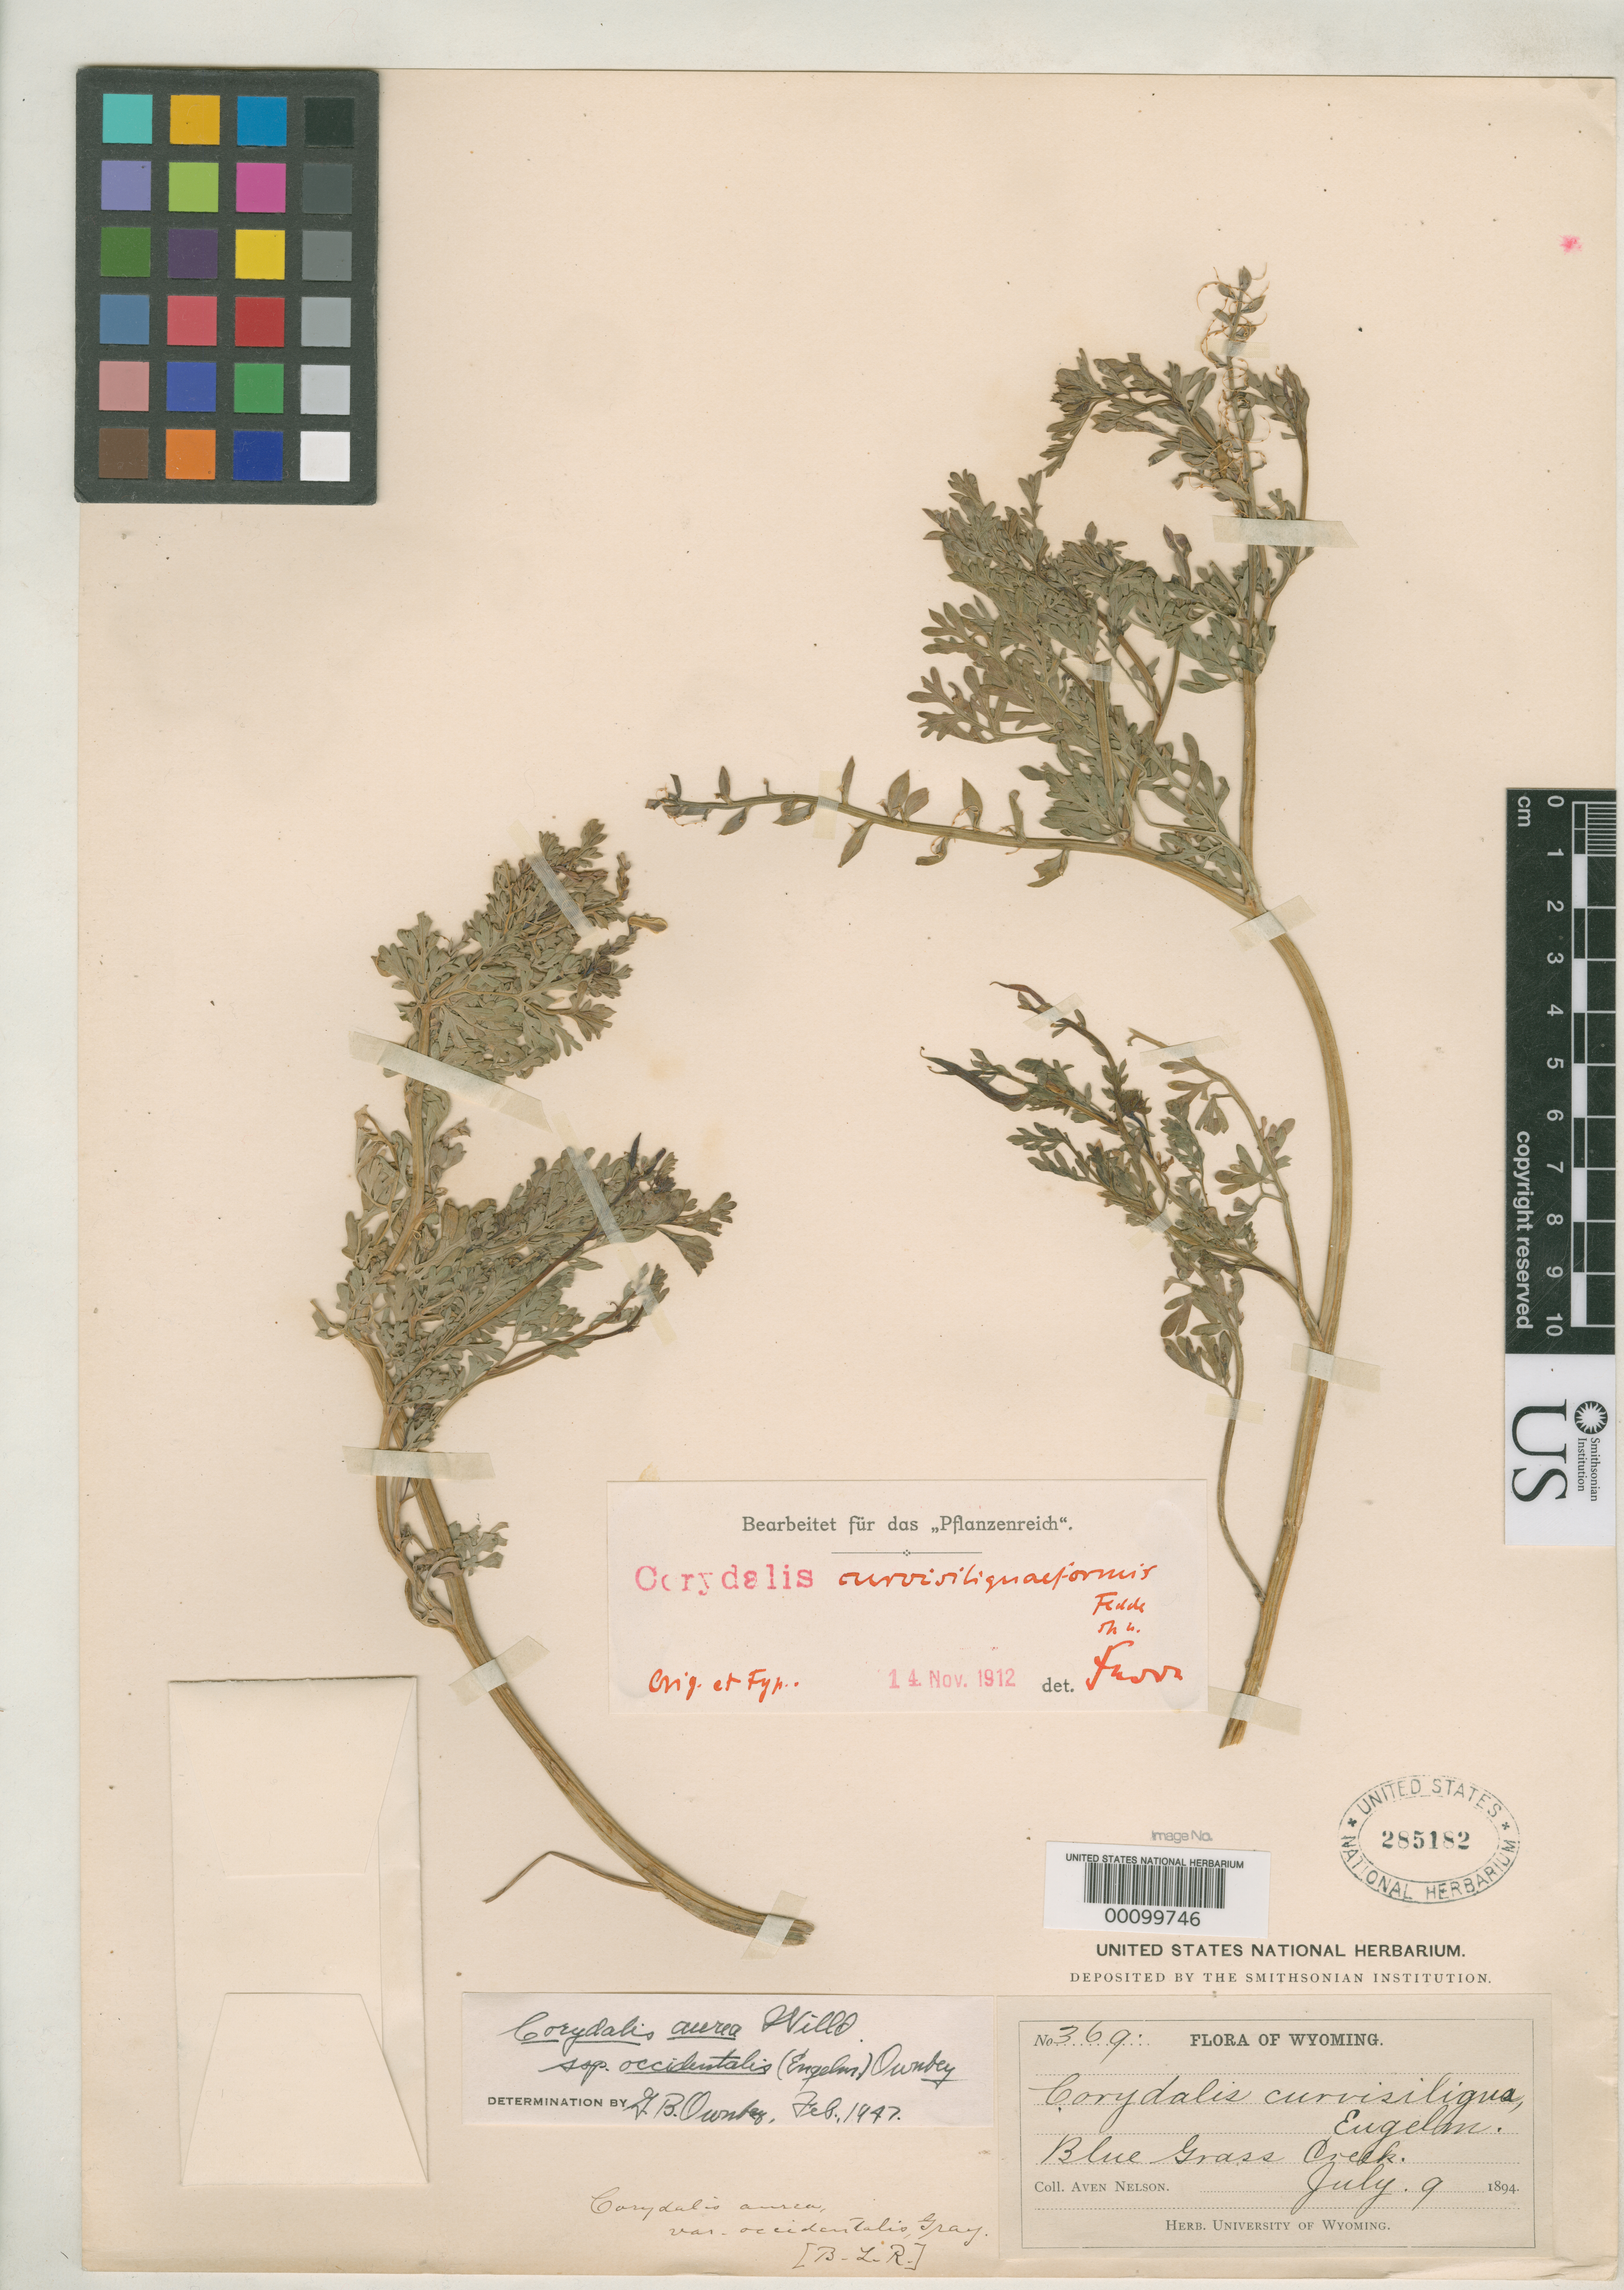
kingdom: Plantae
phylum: Tracheophyta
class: Magnoliopsida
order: Ranunculales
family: Papaveraceae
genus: Corydalis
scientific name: Corydalis curvisiliquaeformis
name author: Fedde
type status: Holotype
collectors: A. Nelson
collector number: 369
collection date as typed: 09 Jul 1894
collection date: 1894-07-09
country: United States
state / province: Wyoming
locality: Blue Grass Creek.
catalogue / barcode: US 285182